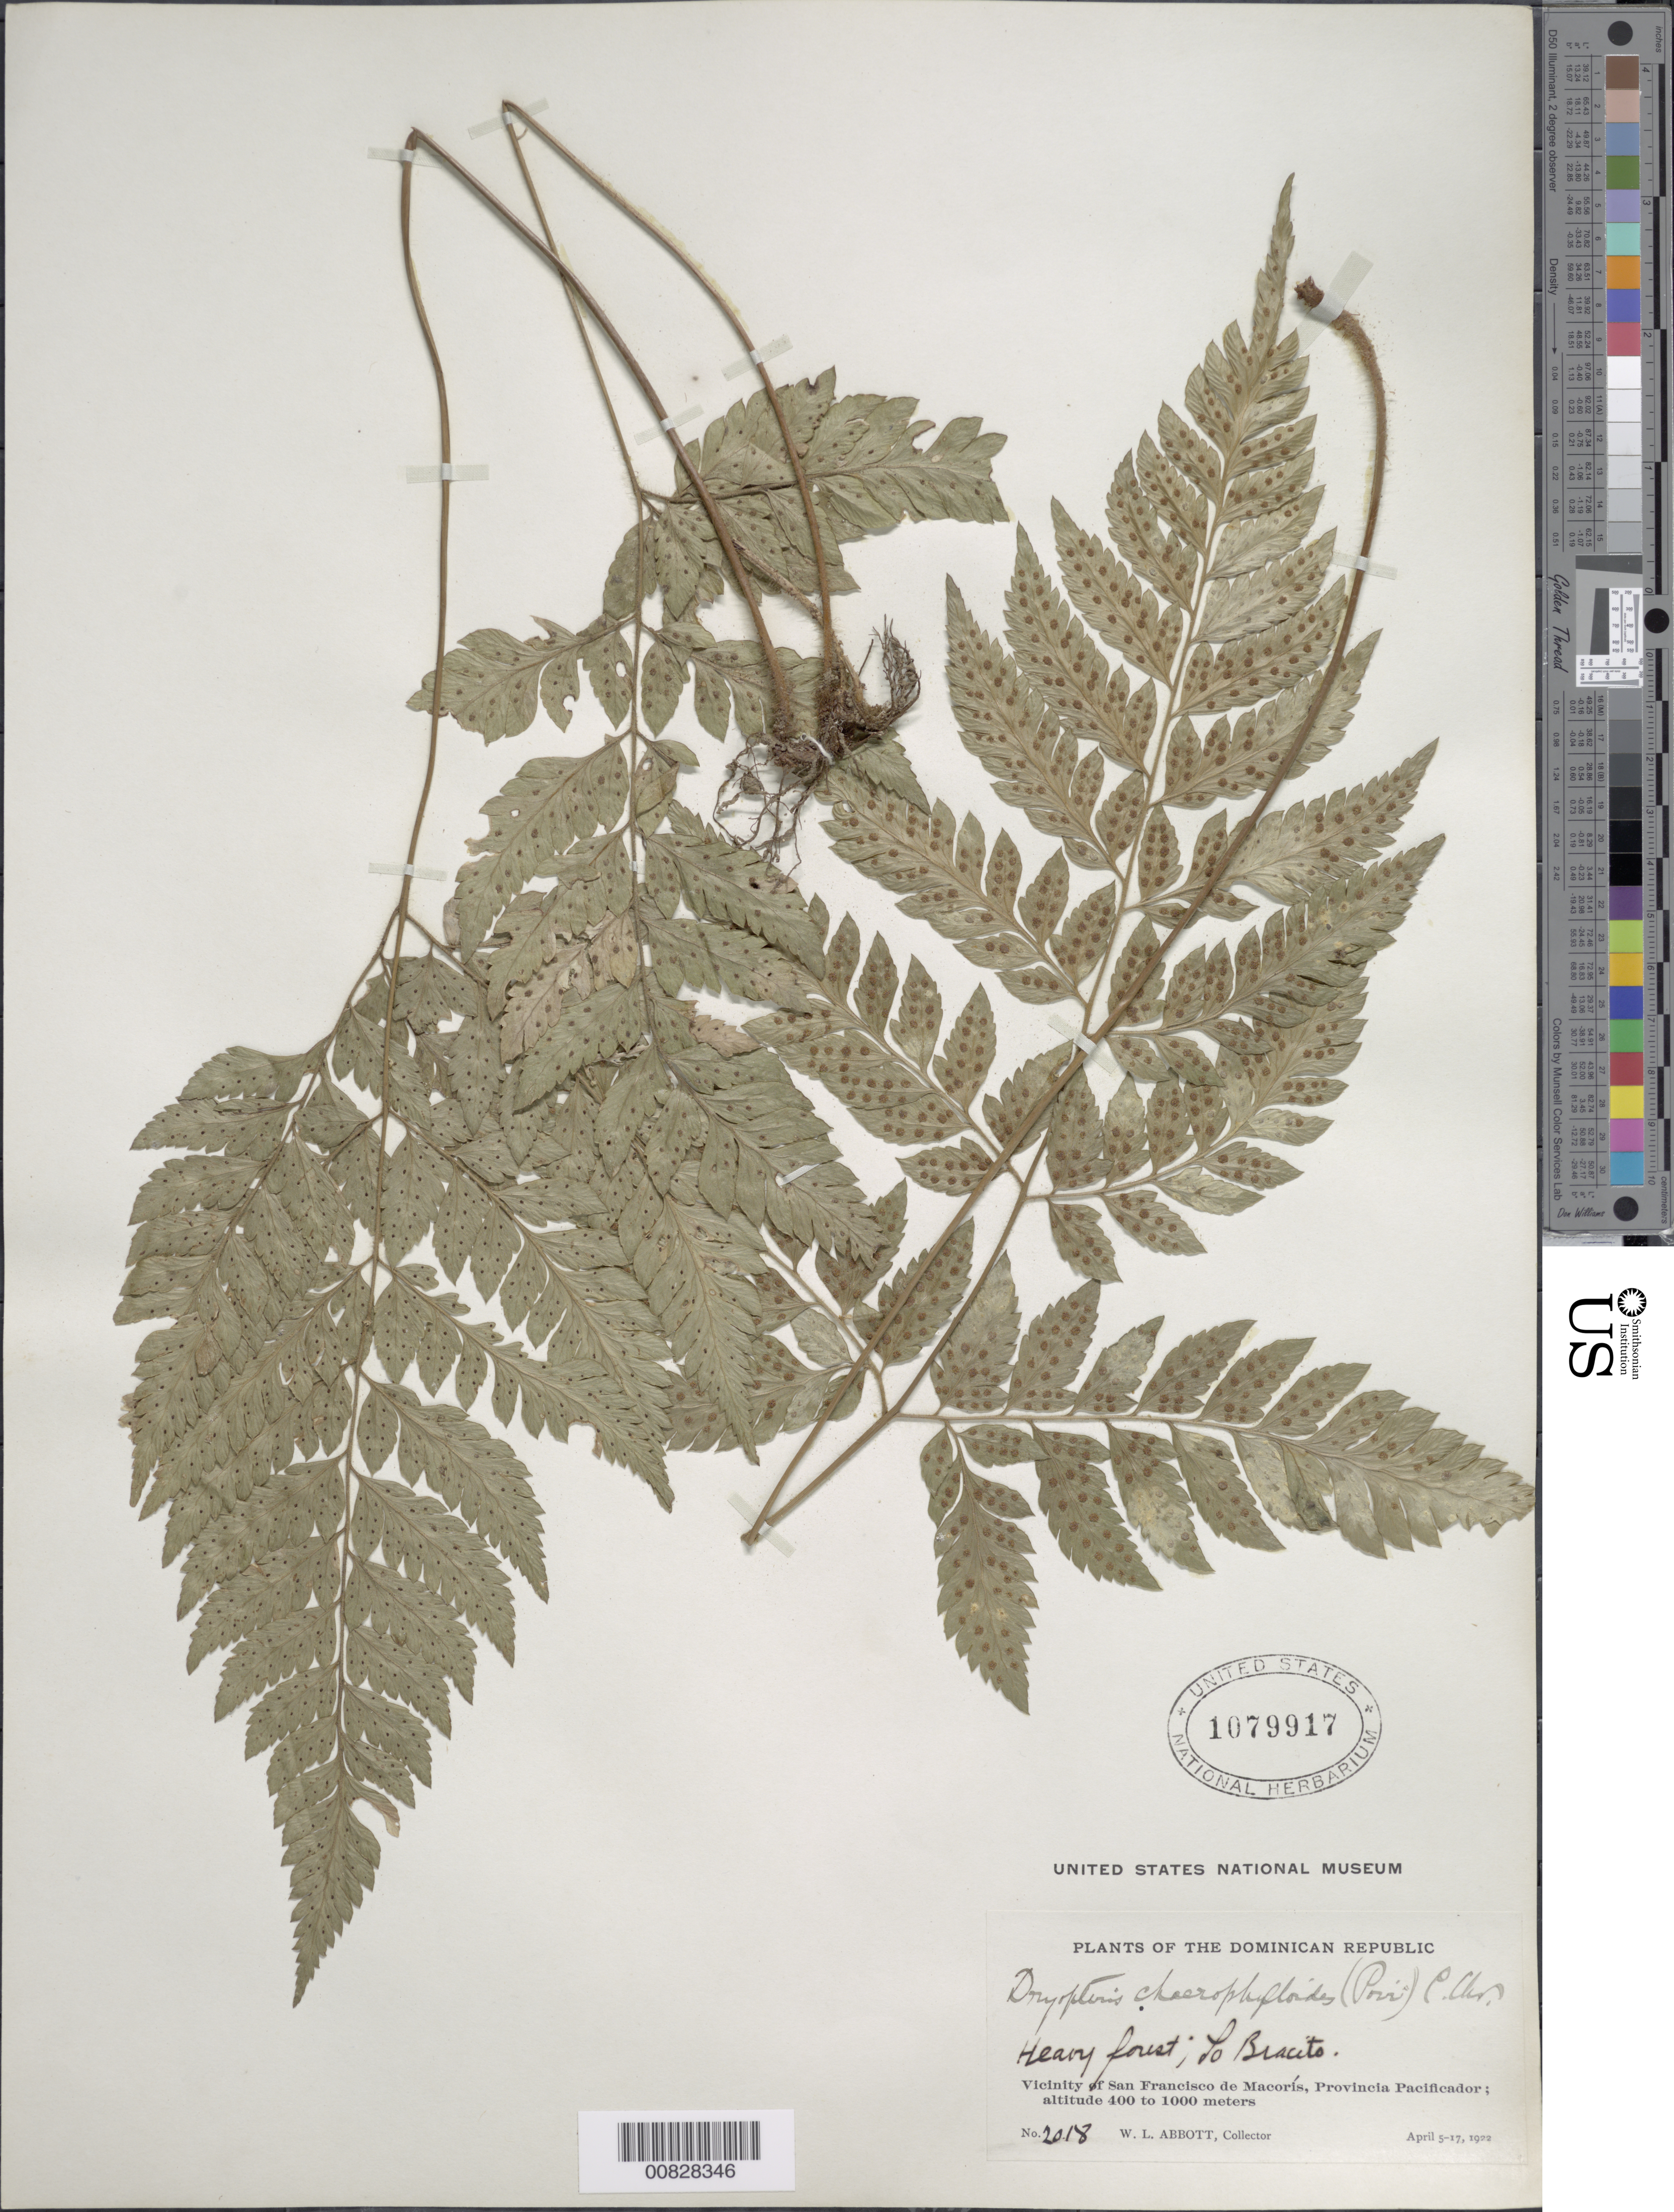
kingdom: Plantae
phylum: Tracheophyta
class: Polypodiopsida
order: Polypodiales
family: Dryopteridaceae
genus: Polystichopsis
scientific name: Polystichopsis chaerophylloides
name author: (Poir.) C.V. Morton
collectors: W. L. Abbott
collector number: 2018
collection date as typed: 05 Apr 1922 to 17 Apr 1922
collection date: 1922-04-05/1922-04-17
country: Dominican Republic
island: Hispaniola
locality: Prov. Pacificador, vicinity San Francisco de Macorís, Lo Bracito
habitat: Heavy forest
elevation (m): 400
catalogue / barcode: US 1079917